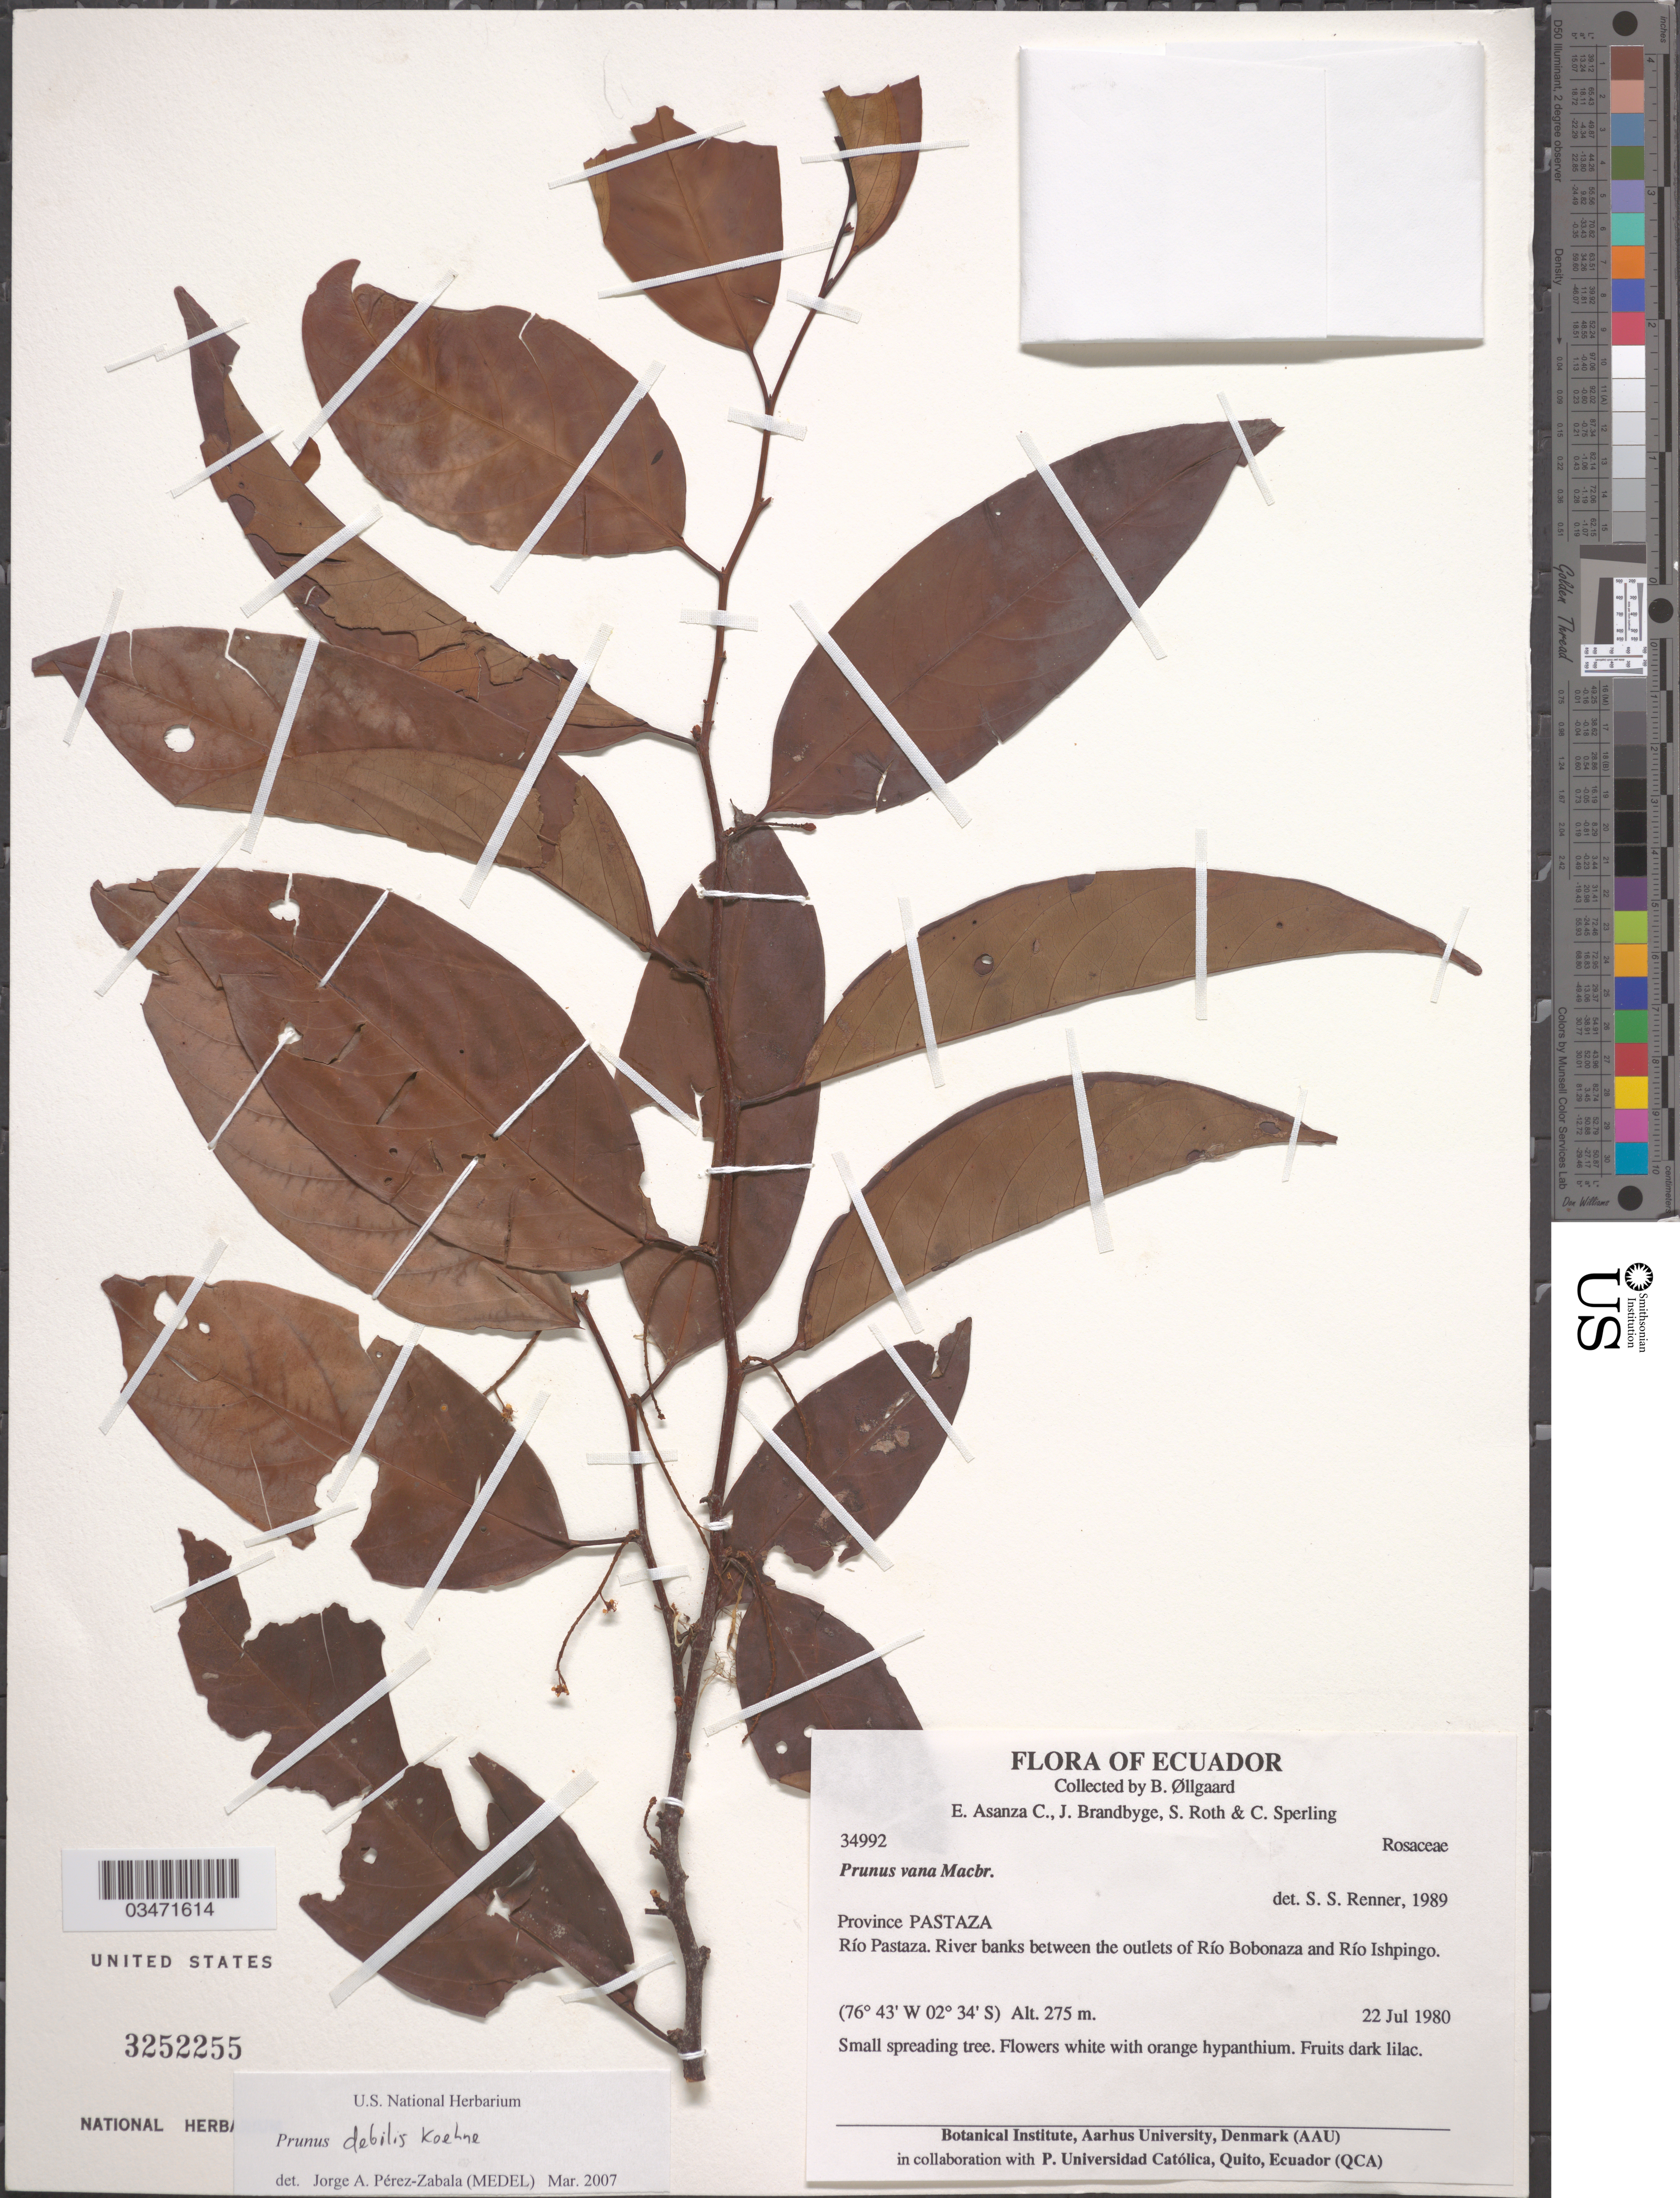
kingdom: Plantae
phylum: Tracheophyta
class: Magnoliopsida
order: Rosales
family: Rosaceae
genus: Prunus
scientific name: Prunus debilis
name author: Koehne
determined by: Pérez-Zabala, Jorge A.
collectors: B. Øllgaard, E. Asanza C., J. Brandbyge, S. Roth & C. Sperling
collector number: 34992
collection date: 1980-07-22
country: Ecuador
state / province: Pastaza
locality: Río Pastaza. Between the outlets of Río Bobonaza and Río Ishpingo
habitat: River banks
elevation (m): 275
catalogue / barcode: US 3252255